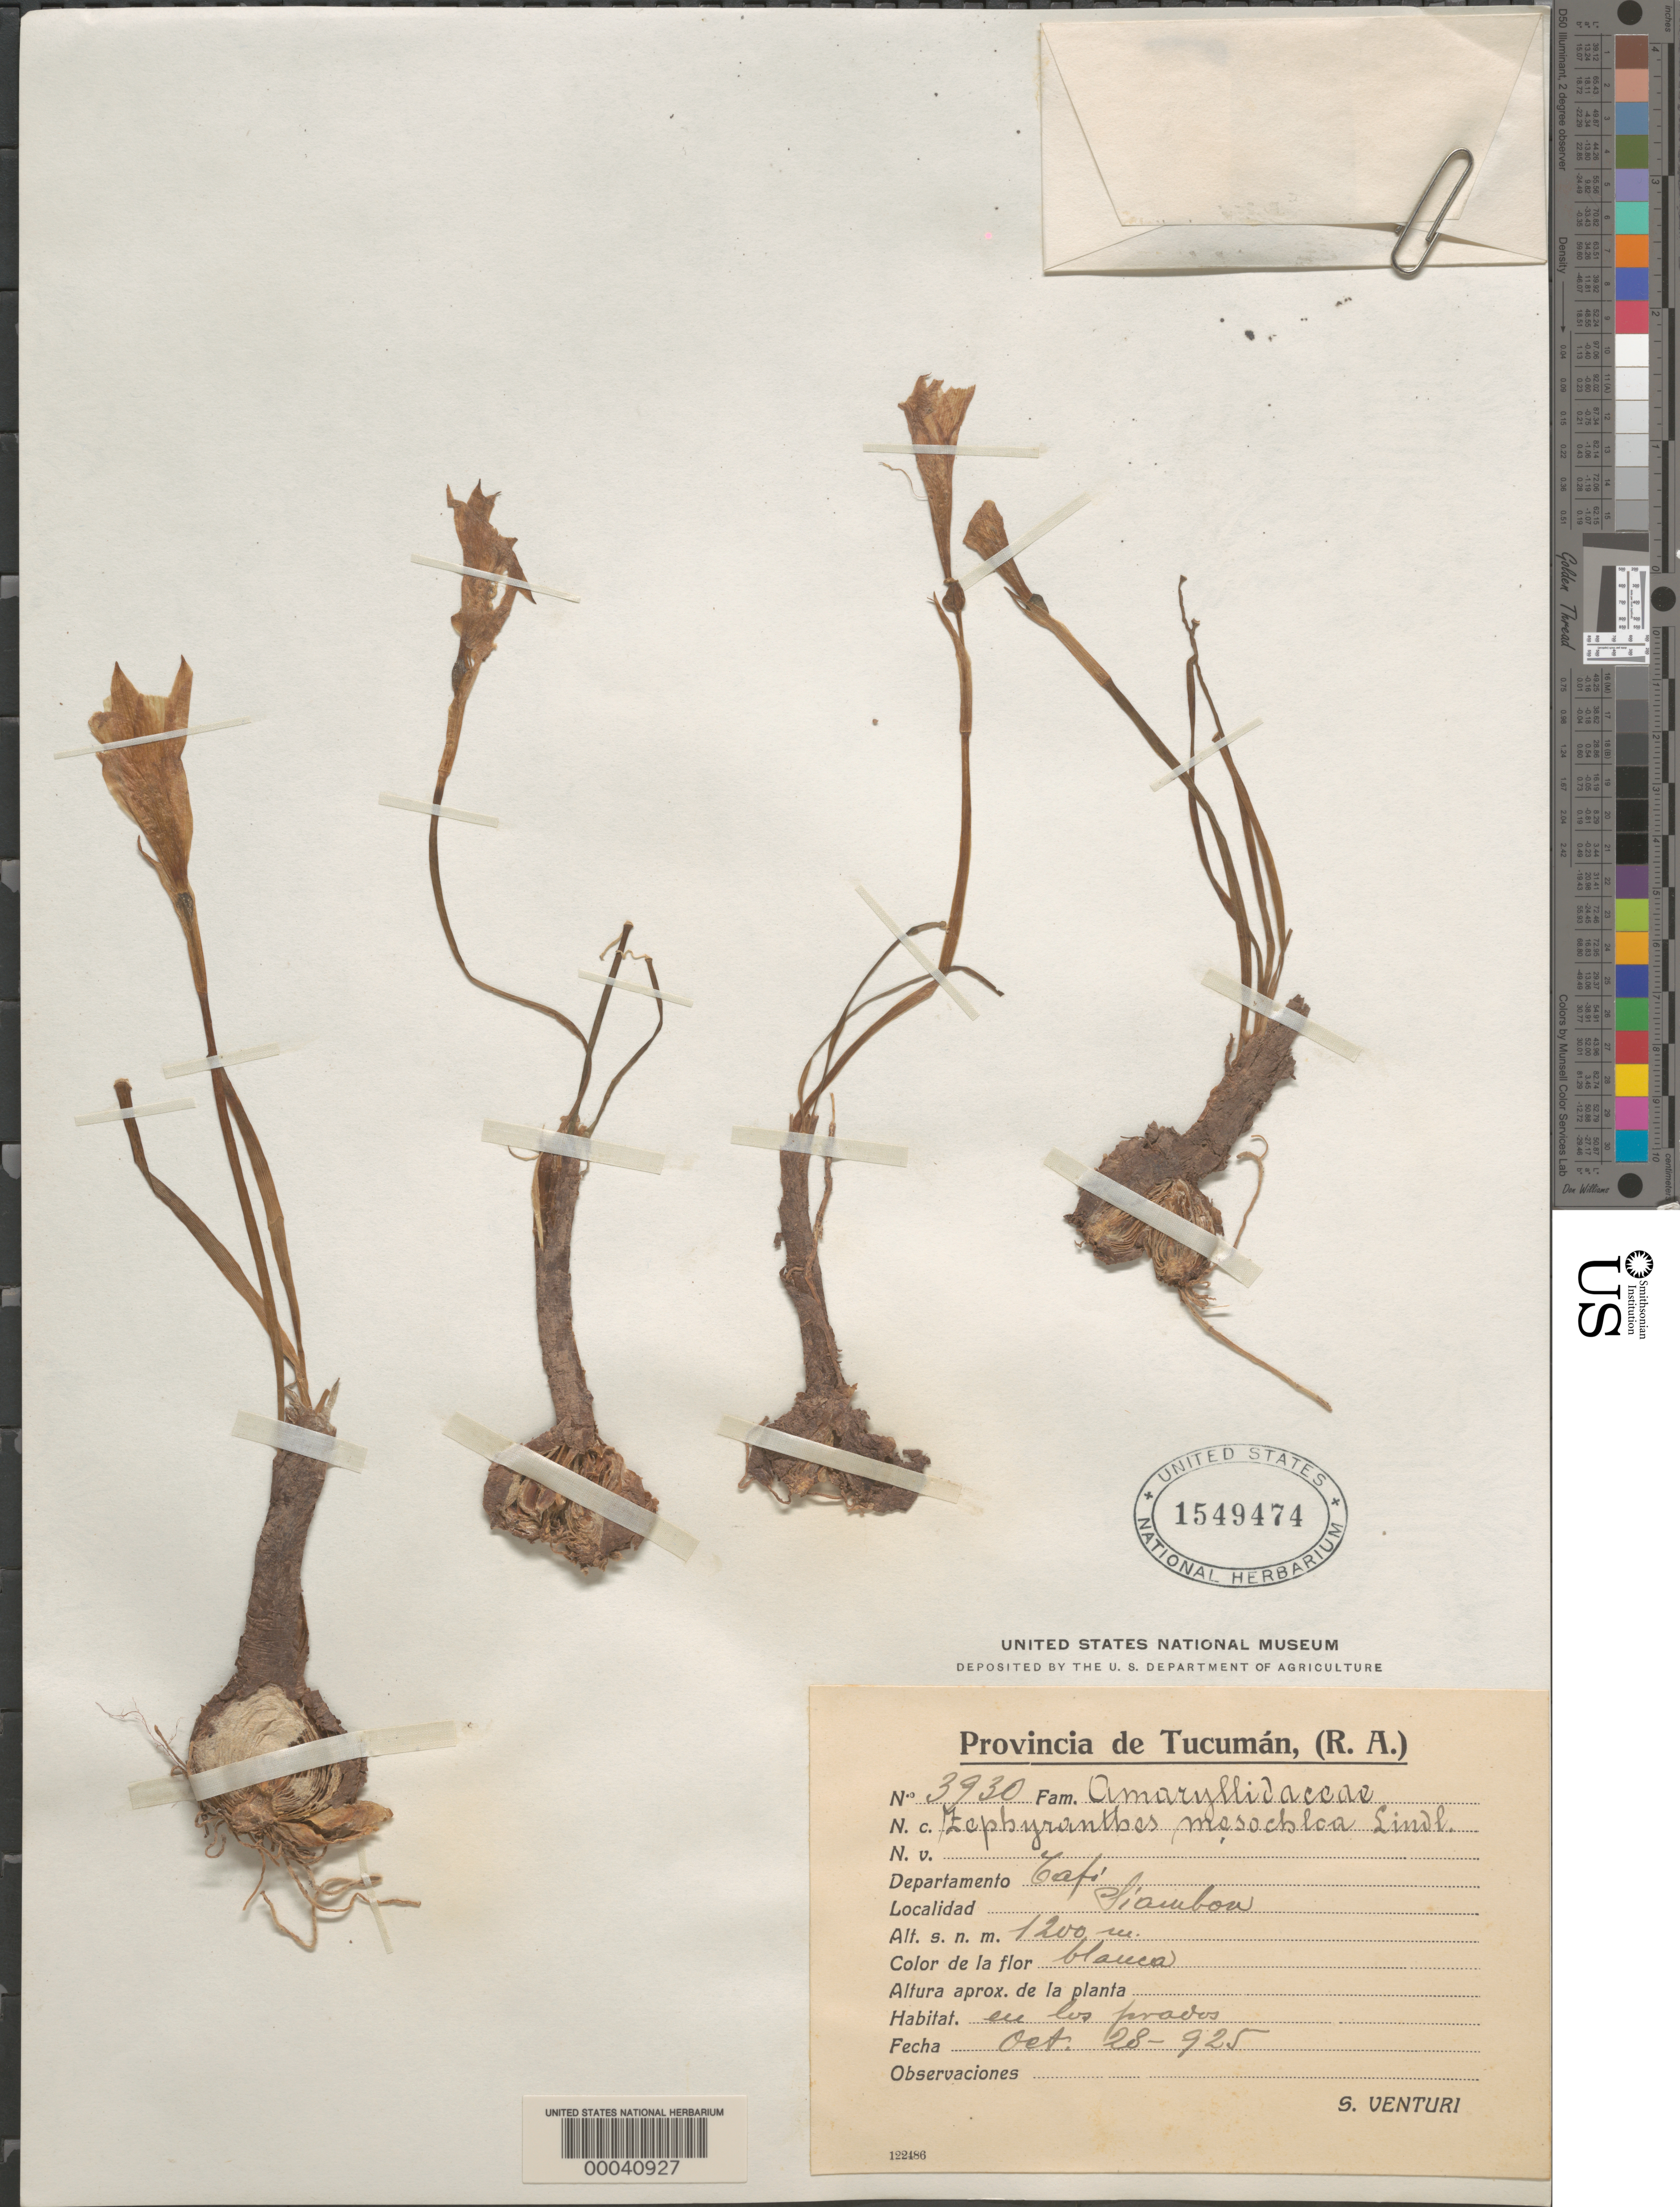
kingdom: Plantae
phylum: Tracheophyta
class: Liliopsida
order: Asparagales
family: Amaryllidaceae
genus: Zephyranthes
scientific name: Zephyranthes mesochloa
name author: Herb. ex Lindl.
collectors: S. Venturi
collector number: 3930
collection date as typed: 28 Oct 1925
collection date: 1925-10-28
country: Argentina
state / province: Tucumán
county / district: Tafí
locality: Siambon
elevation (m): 1200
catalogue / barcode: US 1549474